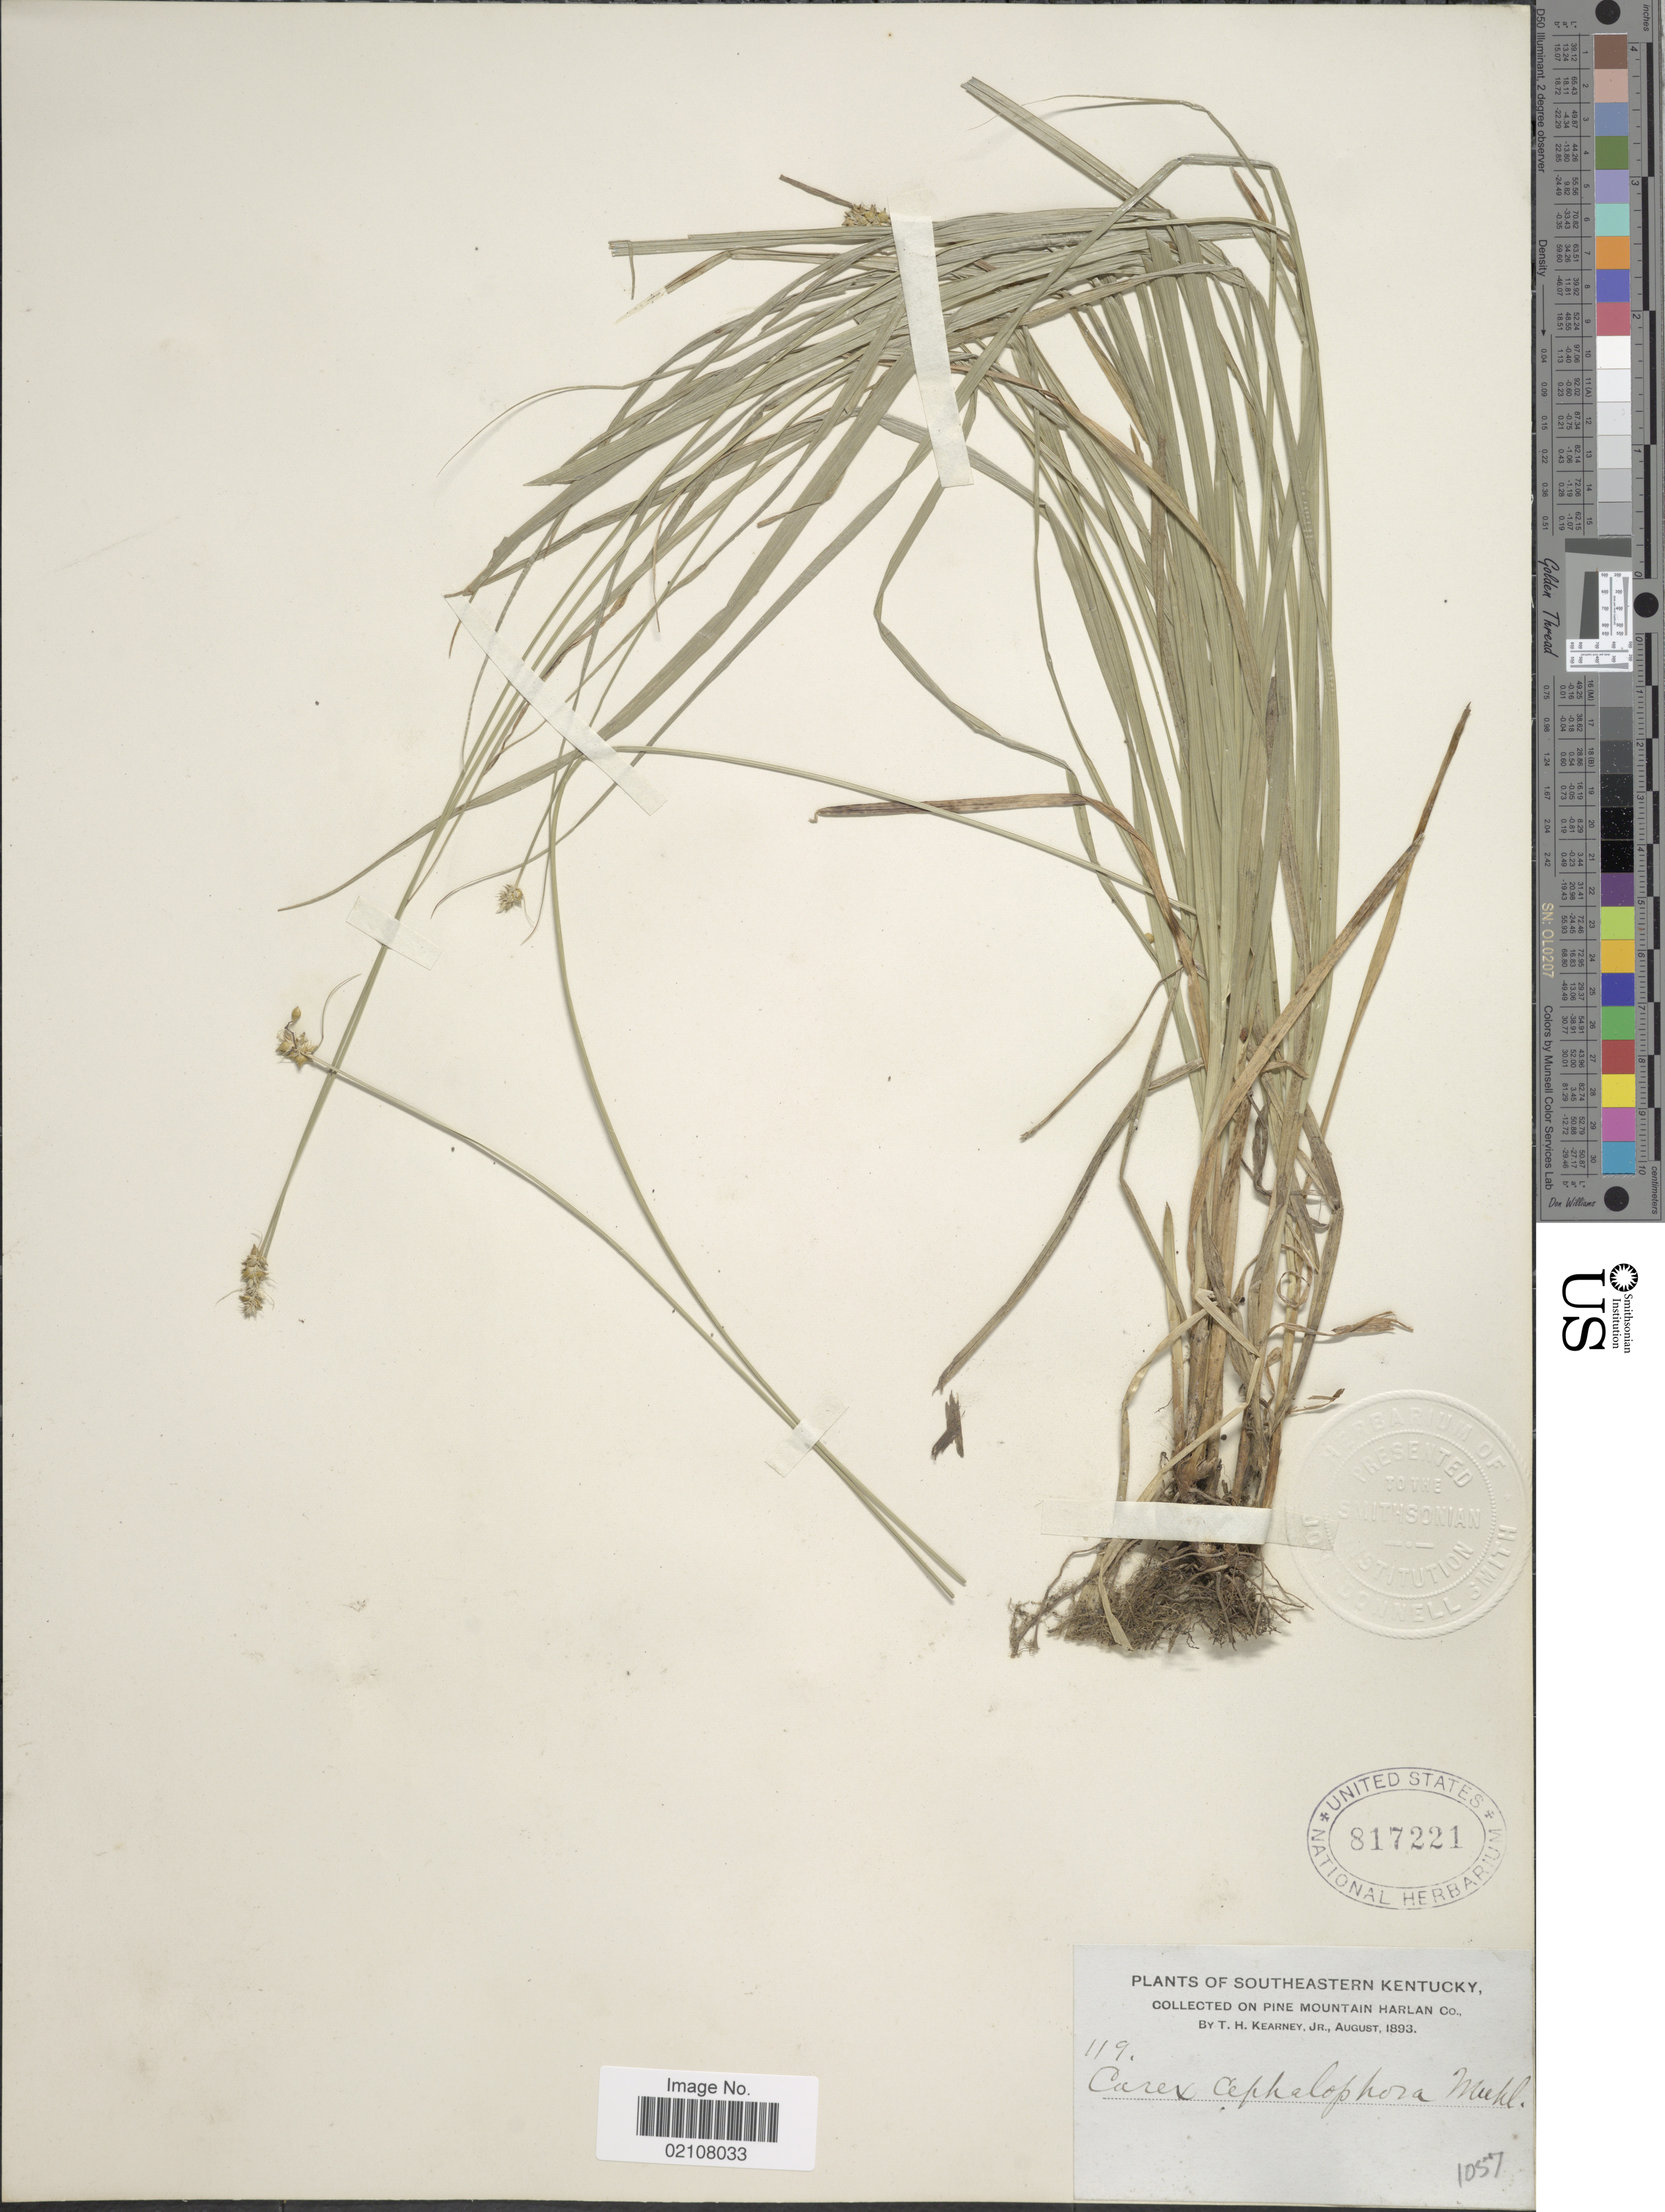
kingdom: Plantae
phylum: Tracheophyta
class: Liliopsida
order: Poales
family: Cyperaceae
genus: Carex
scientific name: Carex cephalophora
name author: Muhl. ex Willd.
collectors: T. H. Kearney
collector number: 119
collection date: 1893-08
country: United States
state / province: Kentucky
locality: Southeastern Kentucky, on Pine Mountain, Harlan Co.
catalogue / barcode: US 817221